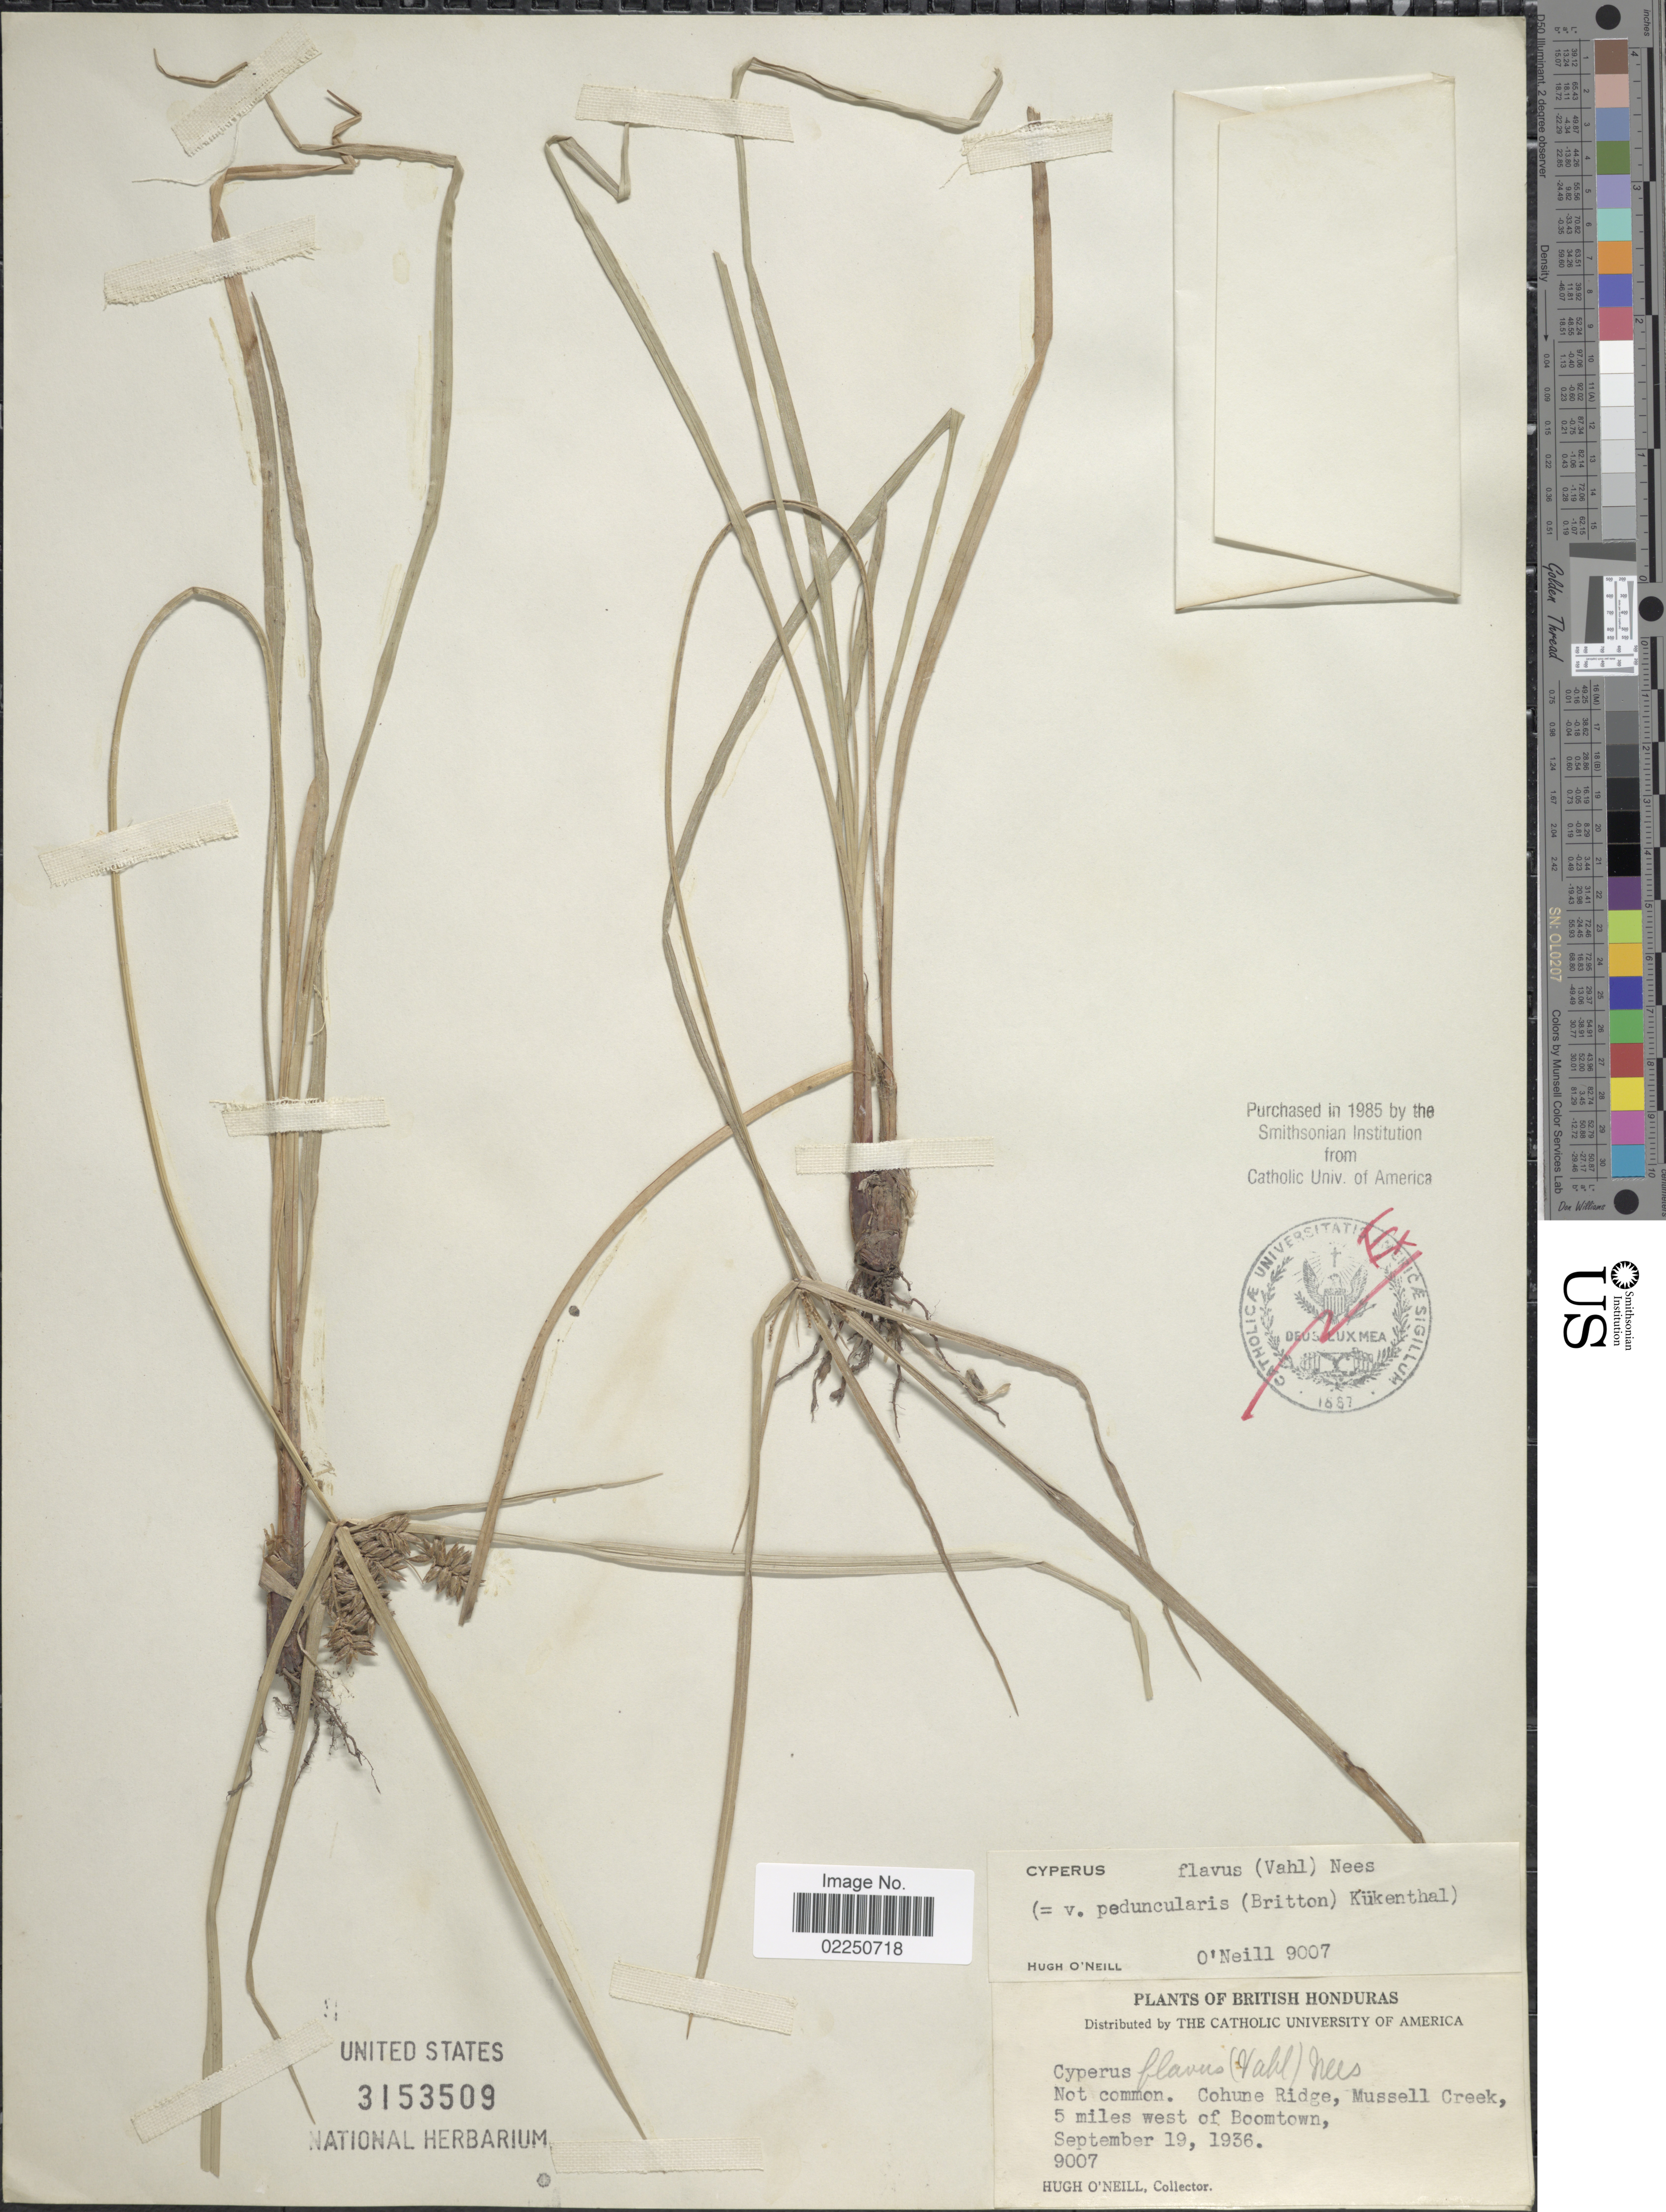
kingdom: Plantae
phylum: Tracheophyta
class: Liliopsida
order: Poales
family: Cyperaceae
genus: Cyperus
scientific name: Cyperus aggregatus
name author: (Willd.) Endl.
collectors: H. O'Neill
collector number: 9007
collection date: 1936-09-19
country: Belize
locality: British Honduras. Cohune Ridge, Mussell Creek, 5 miles west of Boomtown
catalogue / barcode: US 3153509